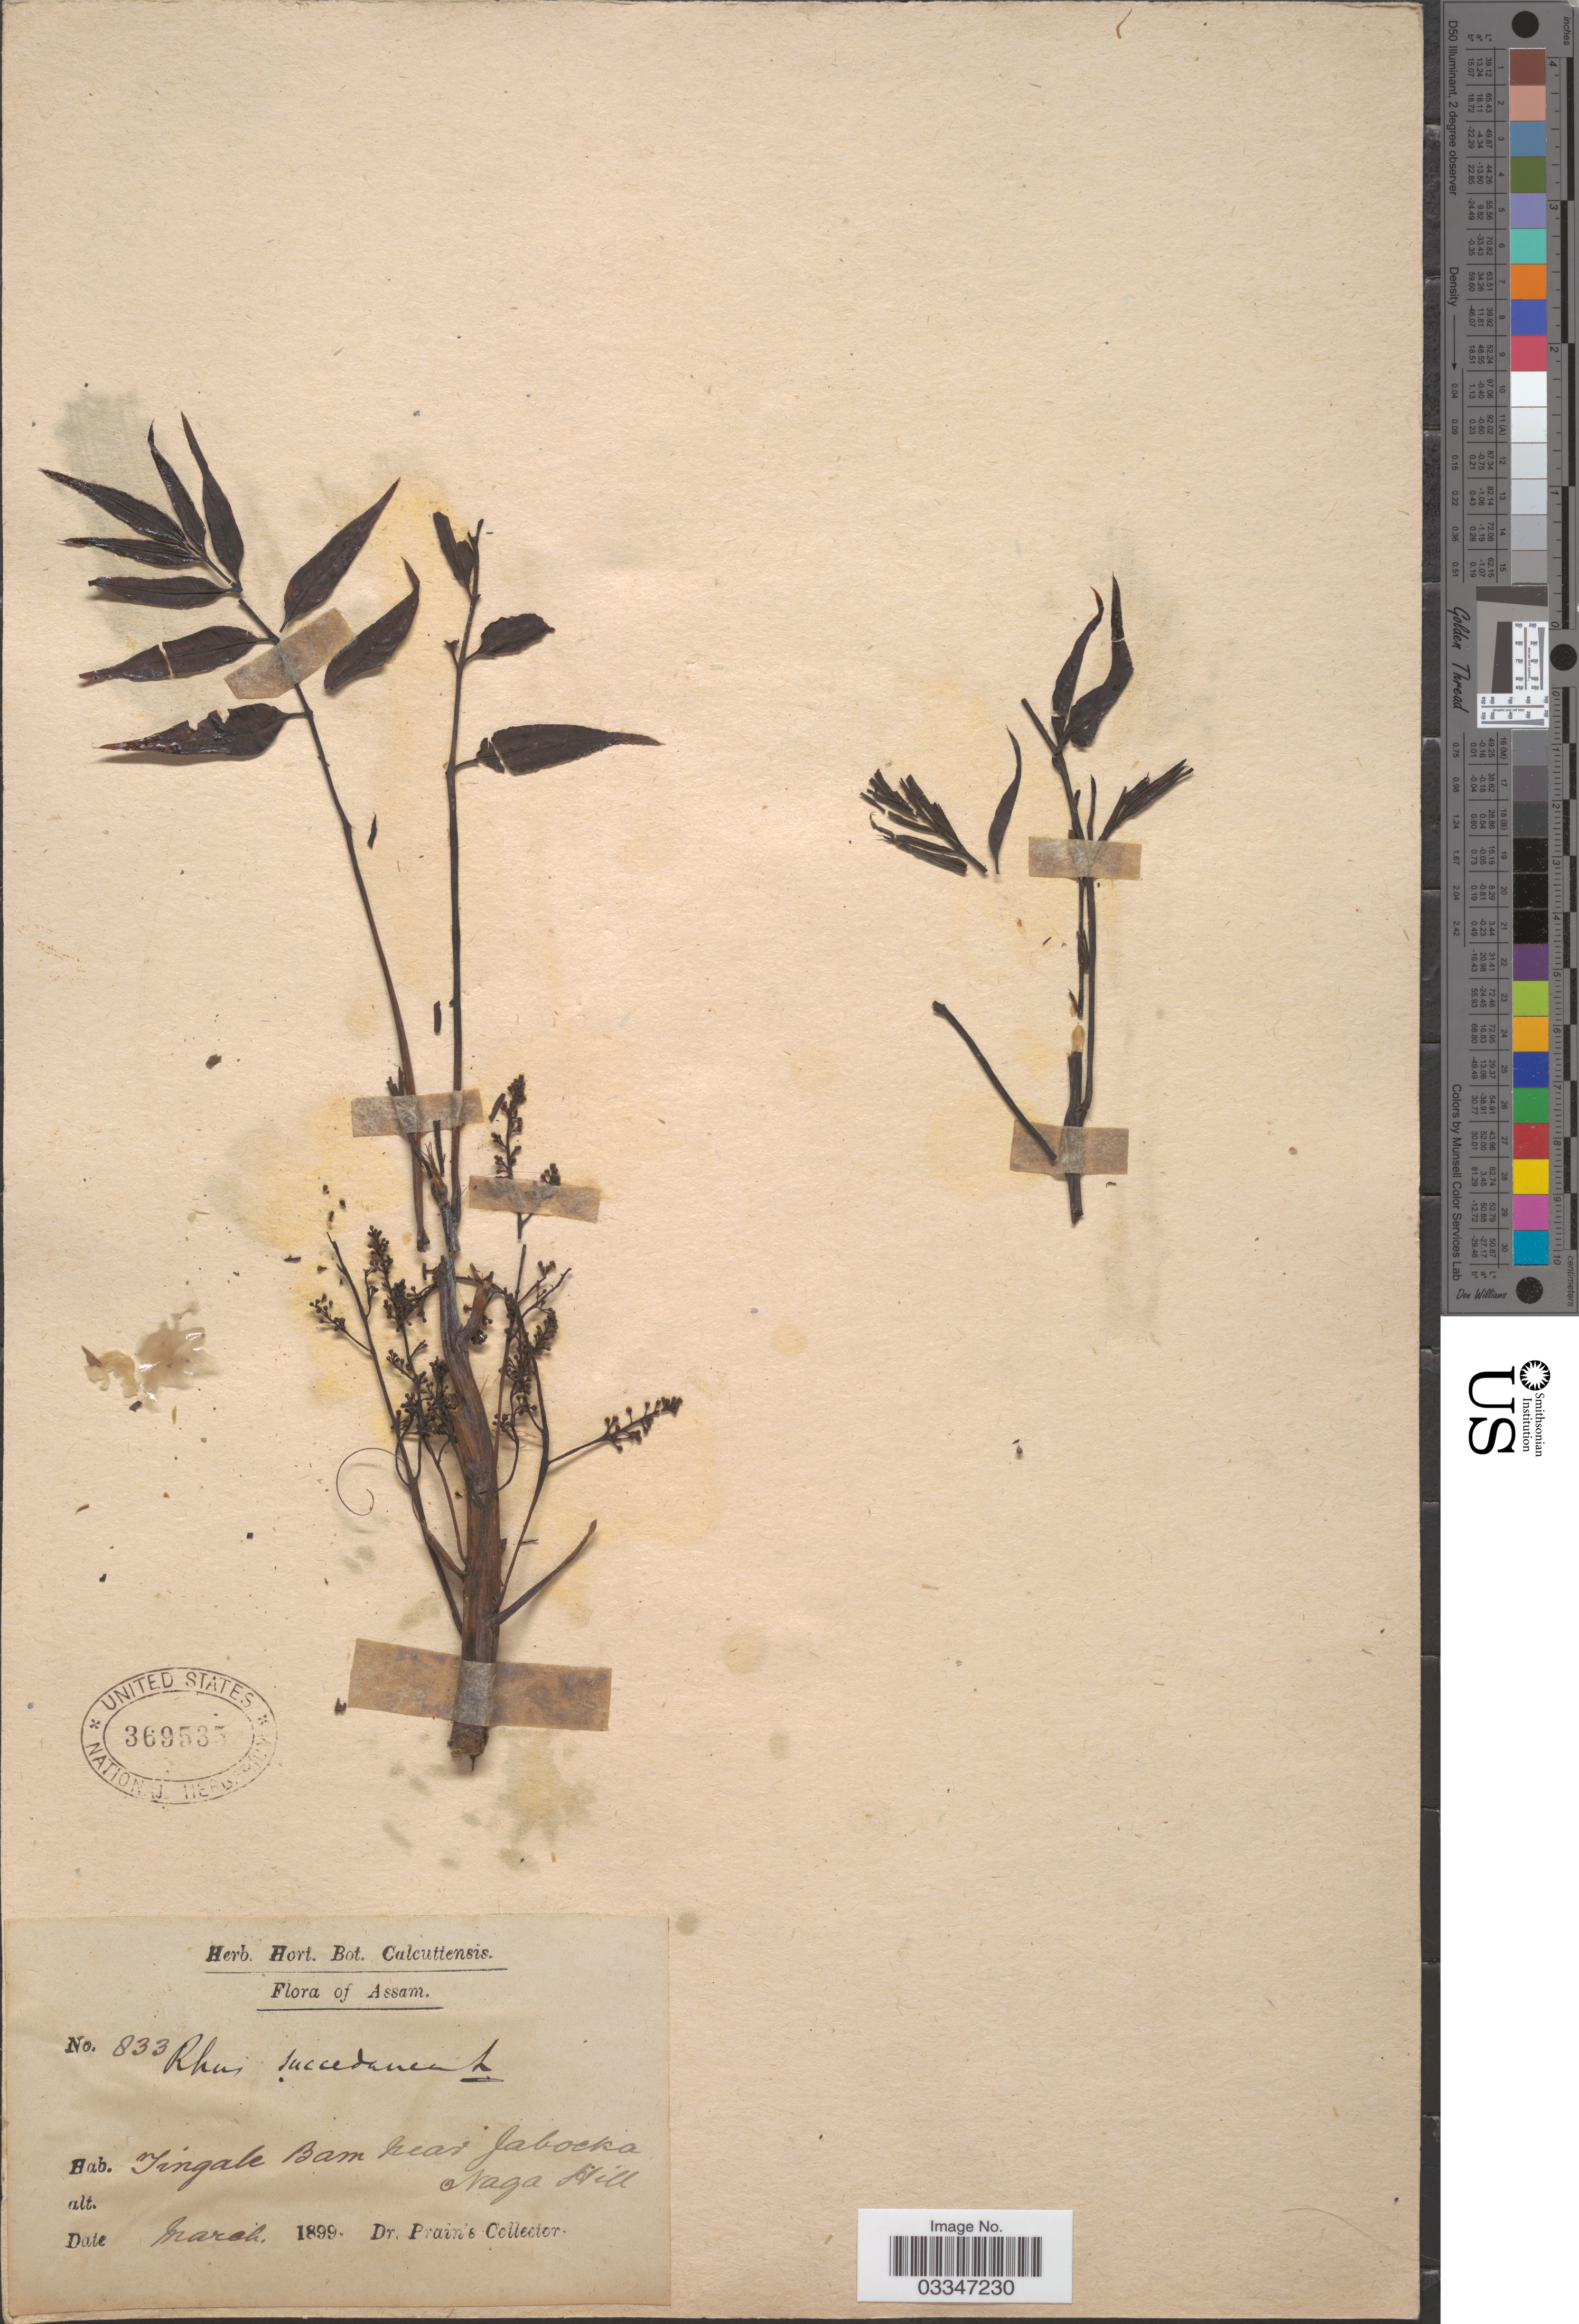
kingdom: Plantae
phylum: Tracheophyta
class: Magnoliopsida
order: Sapindales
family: Anacardiaceae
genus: Rhus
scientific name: Rhus succedanea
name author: L.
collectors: Dr. Prain's collector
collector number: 833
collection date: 1899-03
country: India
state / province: Assam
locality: Tingale Bam near Jabocka, Naga Hill.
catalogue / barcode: US 369535